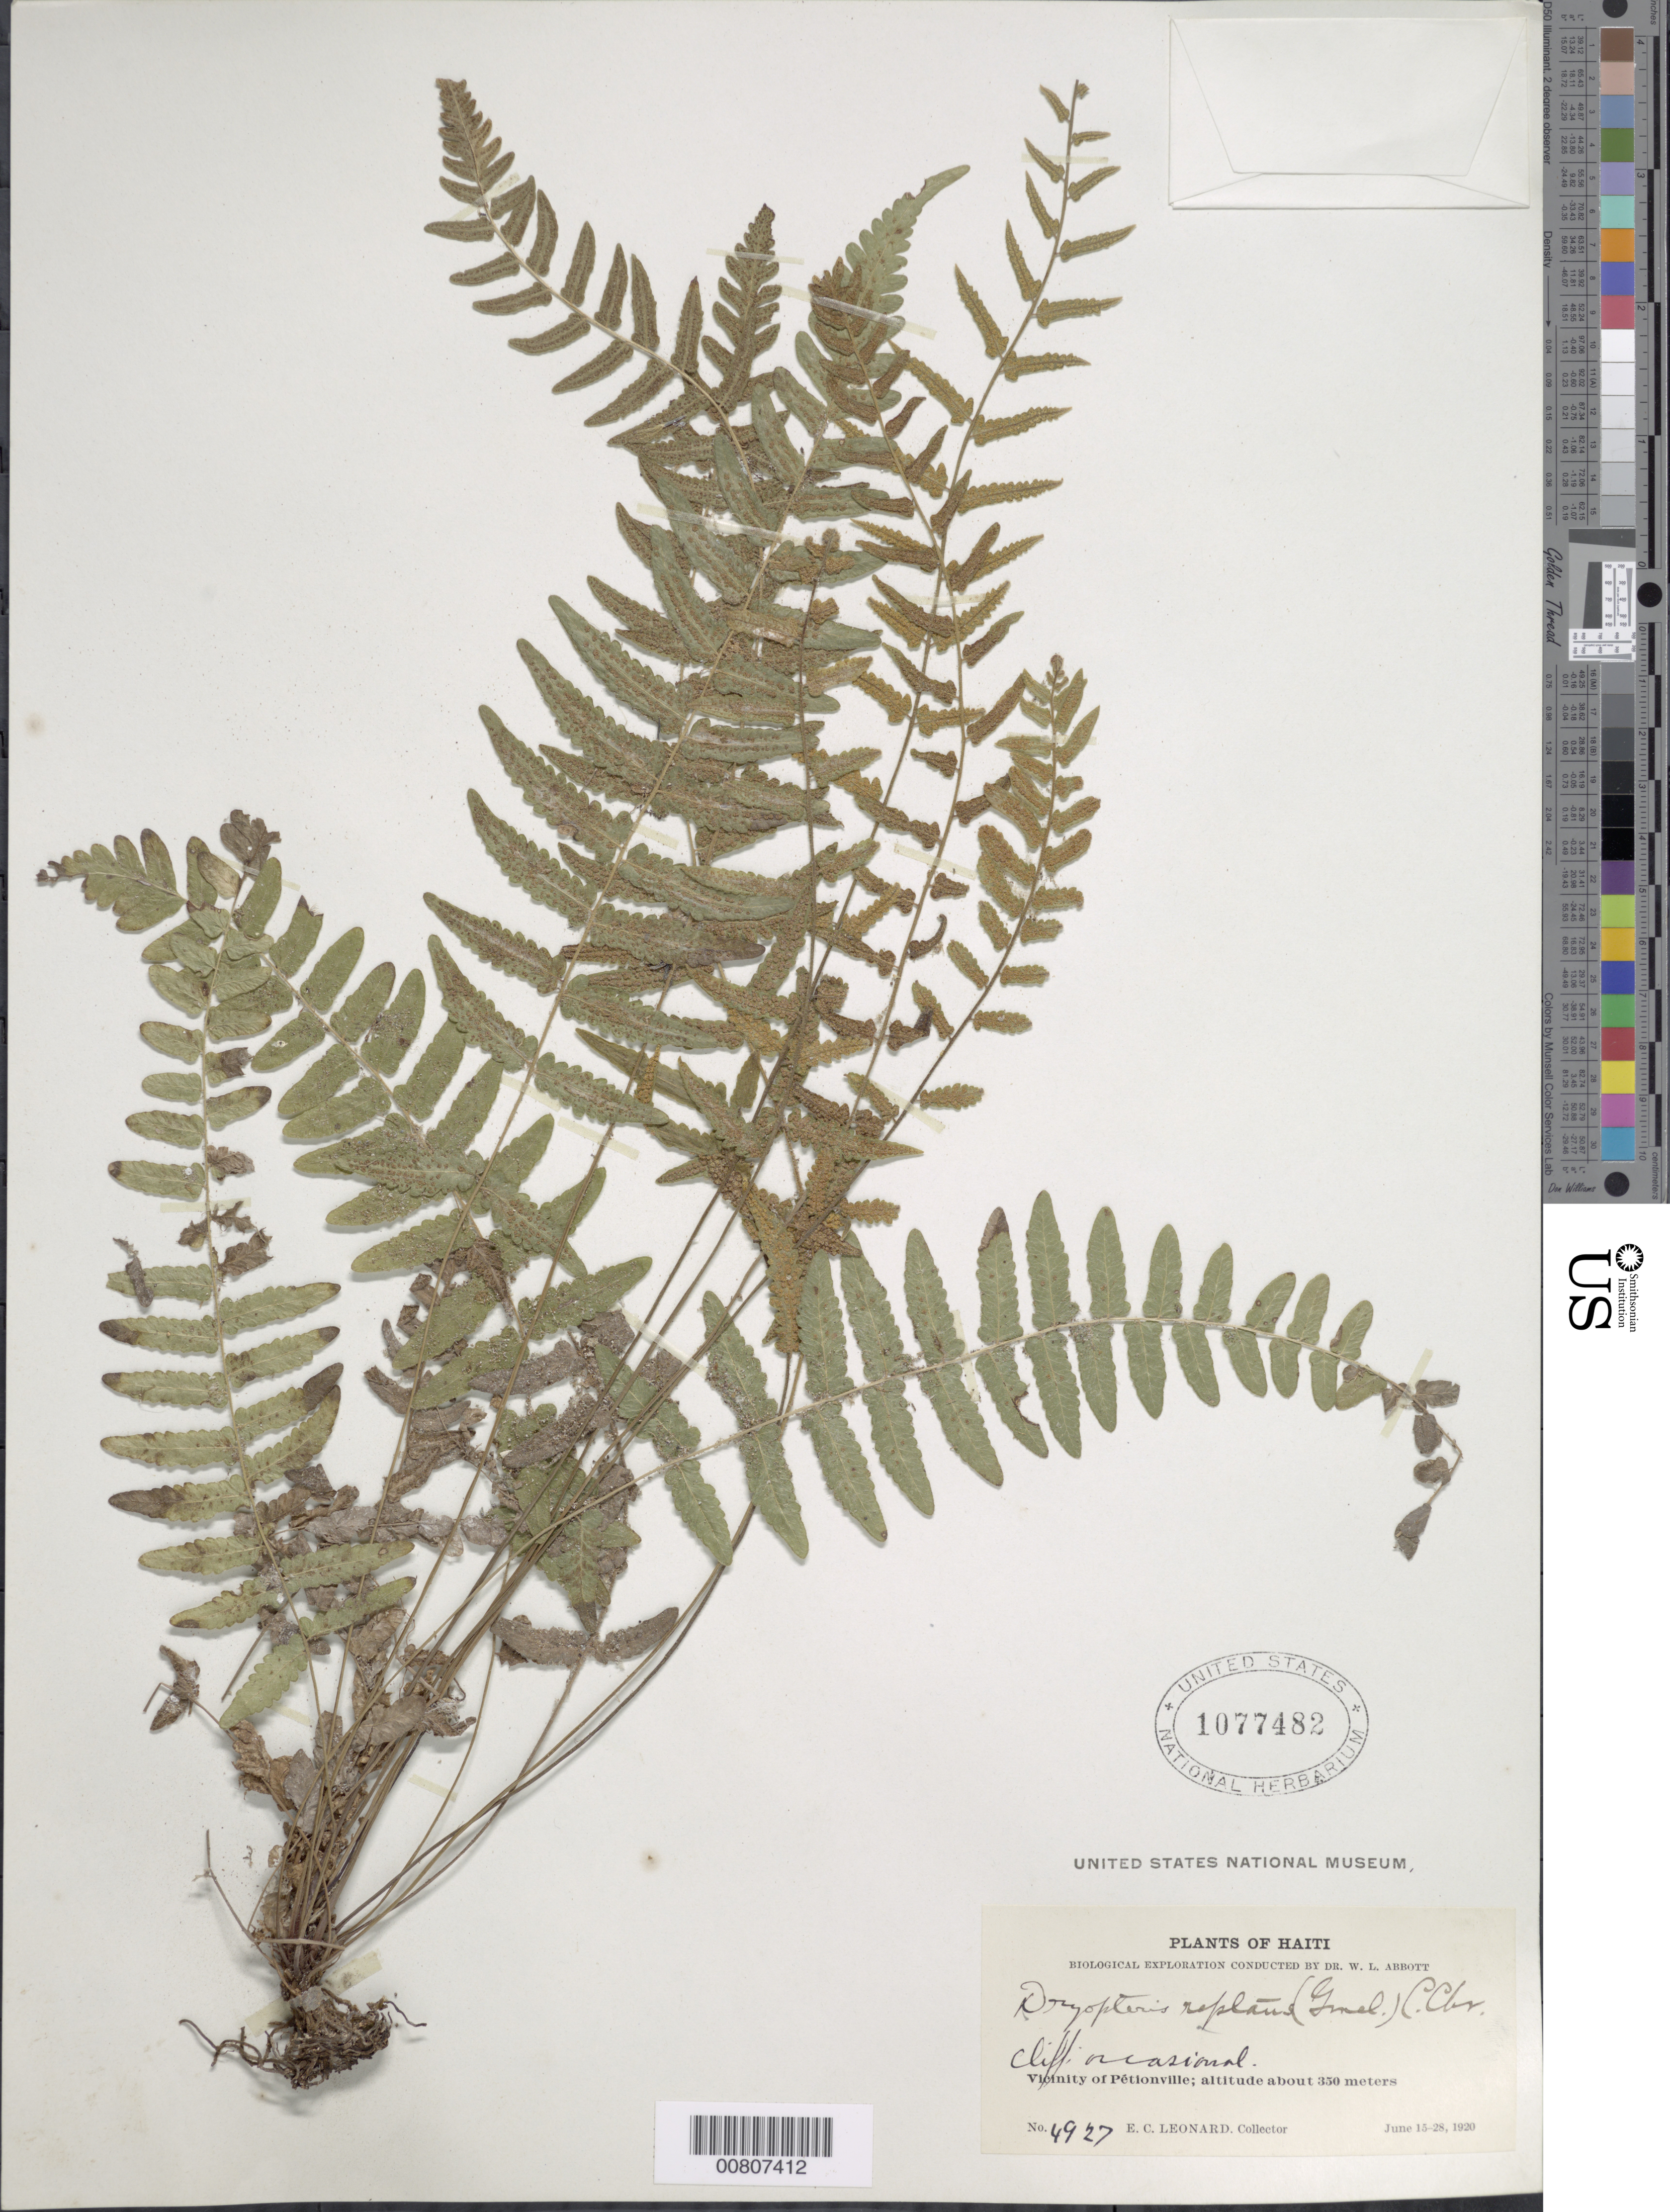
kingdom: Plantae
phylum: Tracheophyta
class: Polypodiopsida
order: Polypodiales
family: Thelypteridaceae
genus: Goniopteris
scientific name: Goniopteris reptans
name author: (J.F. Gmel.) C. Presl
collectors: E. C. Leonard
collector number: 4927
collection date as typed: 15 Jun 1920 to 28 Jun 1920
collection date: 1920-06-15/1920-06-28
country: Haiti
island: Hispaniola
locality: Pétionville vicinity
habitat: Cliff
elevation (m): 350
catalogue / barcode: US 1077482